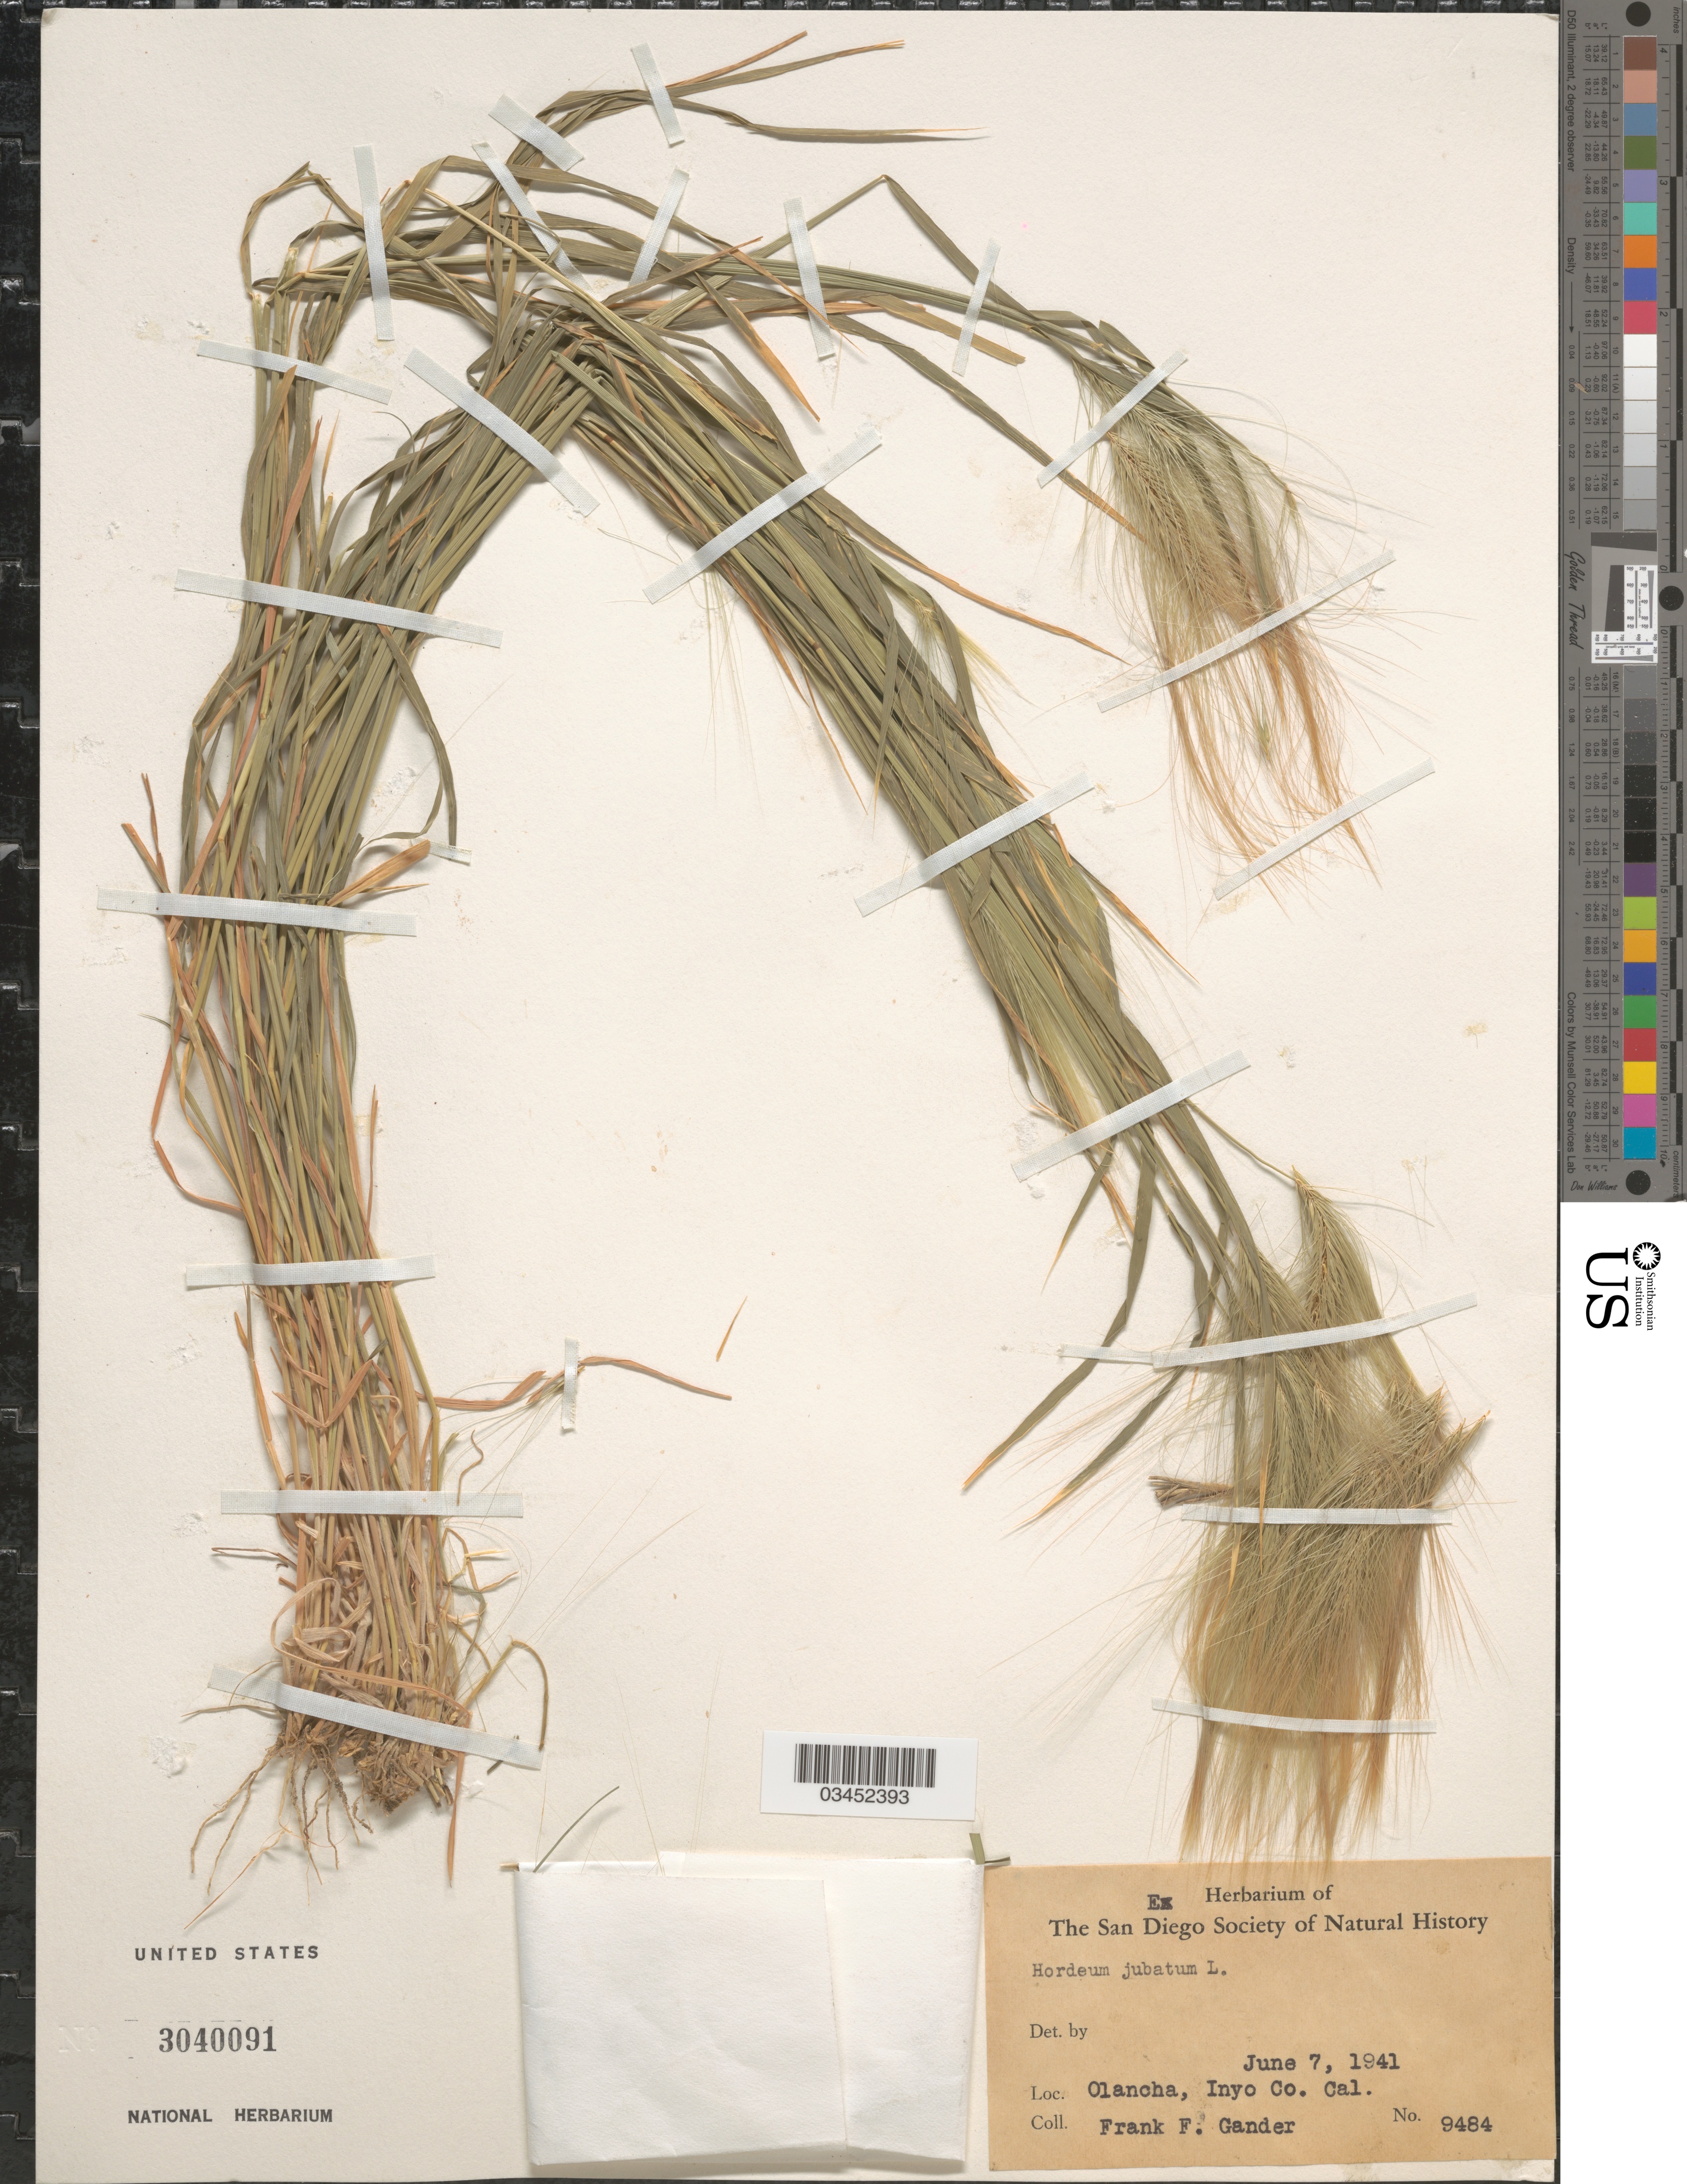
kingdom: Plantae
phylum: Tracheophyta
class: Liliopsida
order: Poales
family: Poaceae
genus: Hordeum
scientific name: Hordeum jubatum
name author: L.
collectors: F. Gander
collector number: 9484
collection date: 1941-06-07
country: United States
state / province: California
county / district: Inyo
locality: Olancha, Inyo Co.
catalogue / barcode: US 3040091